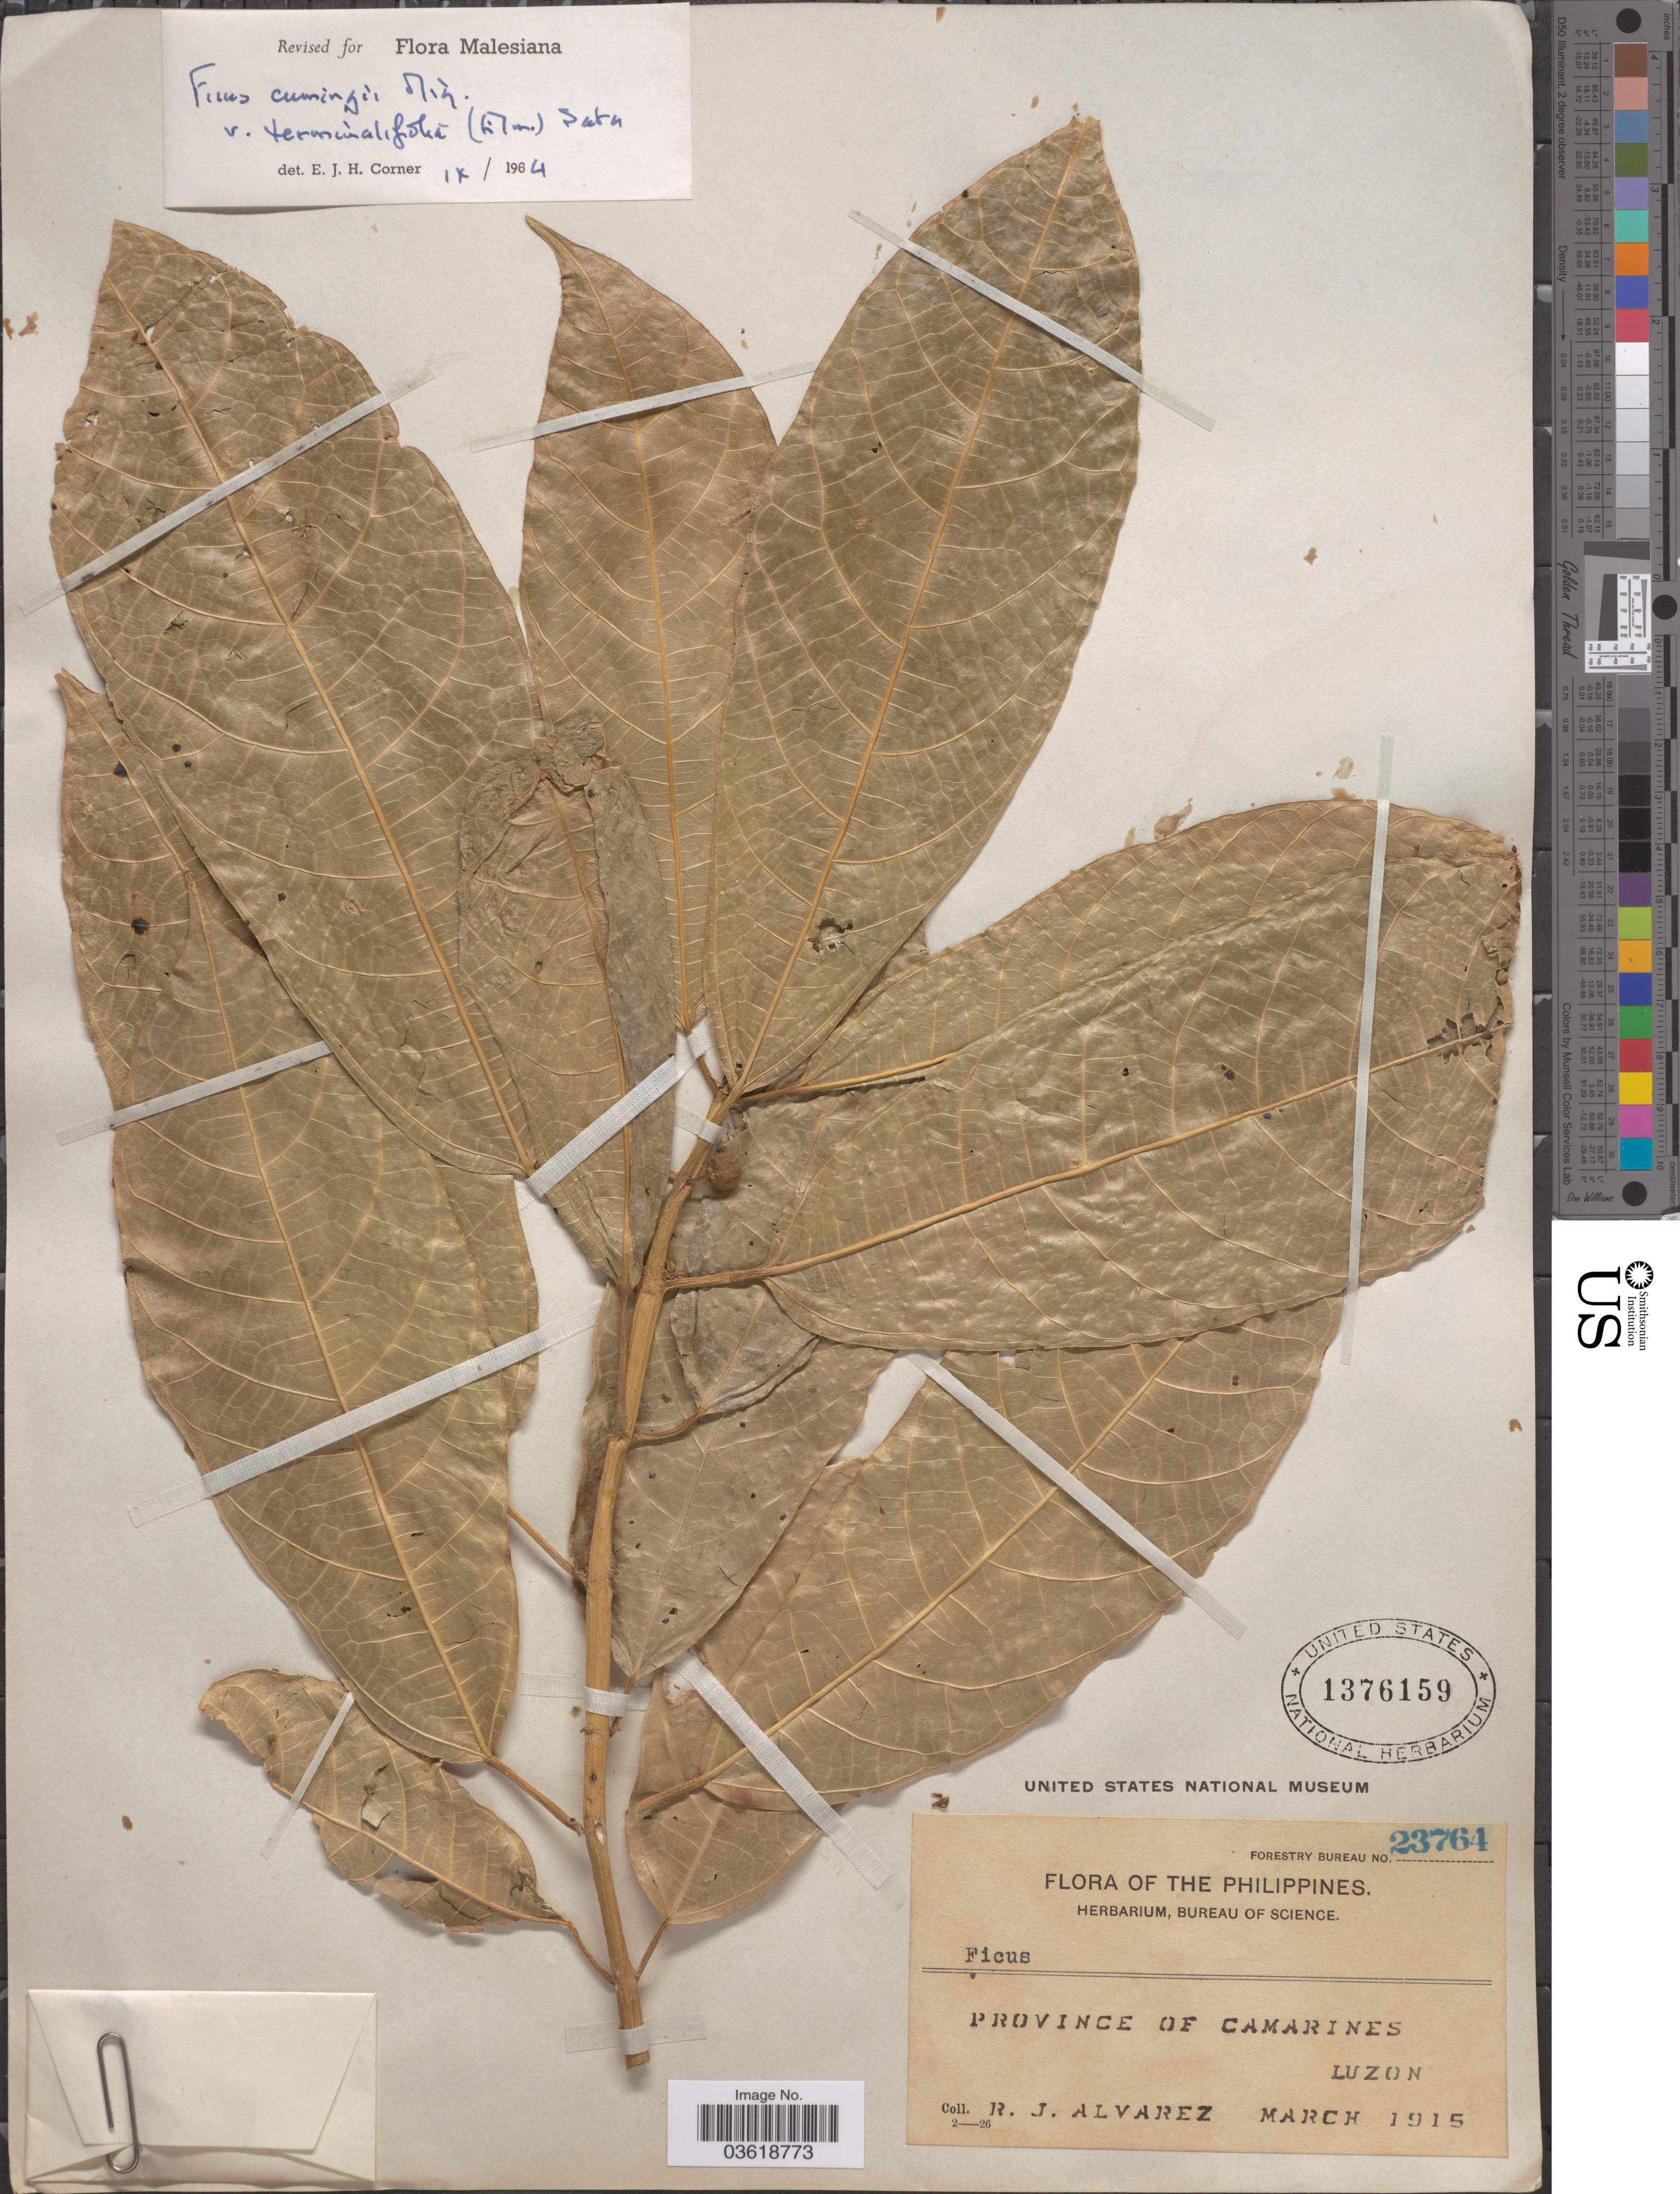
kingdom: Plantae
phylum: Tracheophyta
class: Magnoliopsida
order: Rosales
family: Moraceae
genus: Ficus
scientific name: Ficus cumingii var. terminalifolia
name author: (Elmer) Sata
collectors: R. Alvarez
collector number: Forestry Bureau 23764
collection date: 1915-03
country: Philippines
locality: Province of Camarines. Luzon.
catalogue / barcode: US 1376159